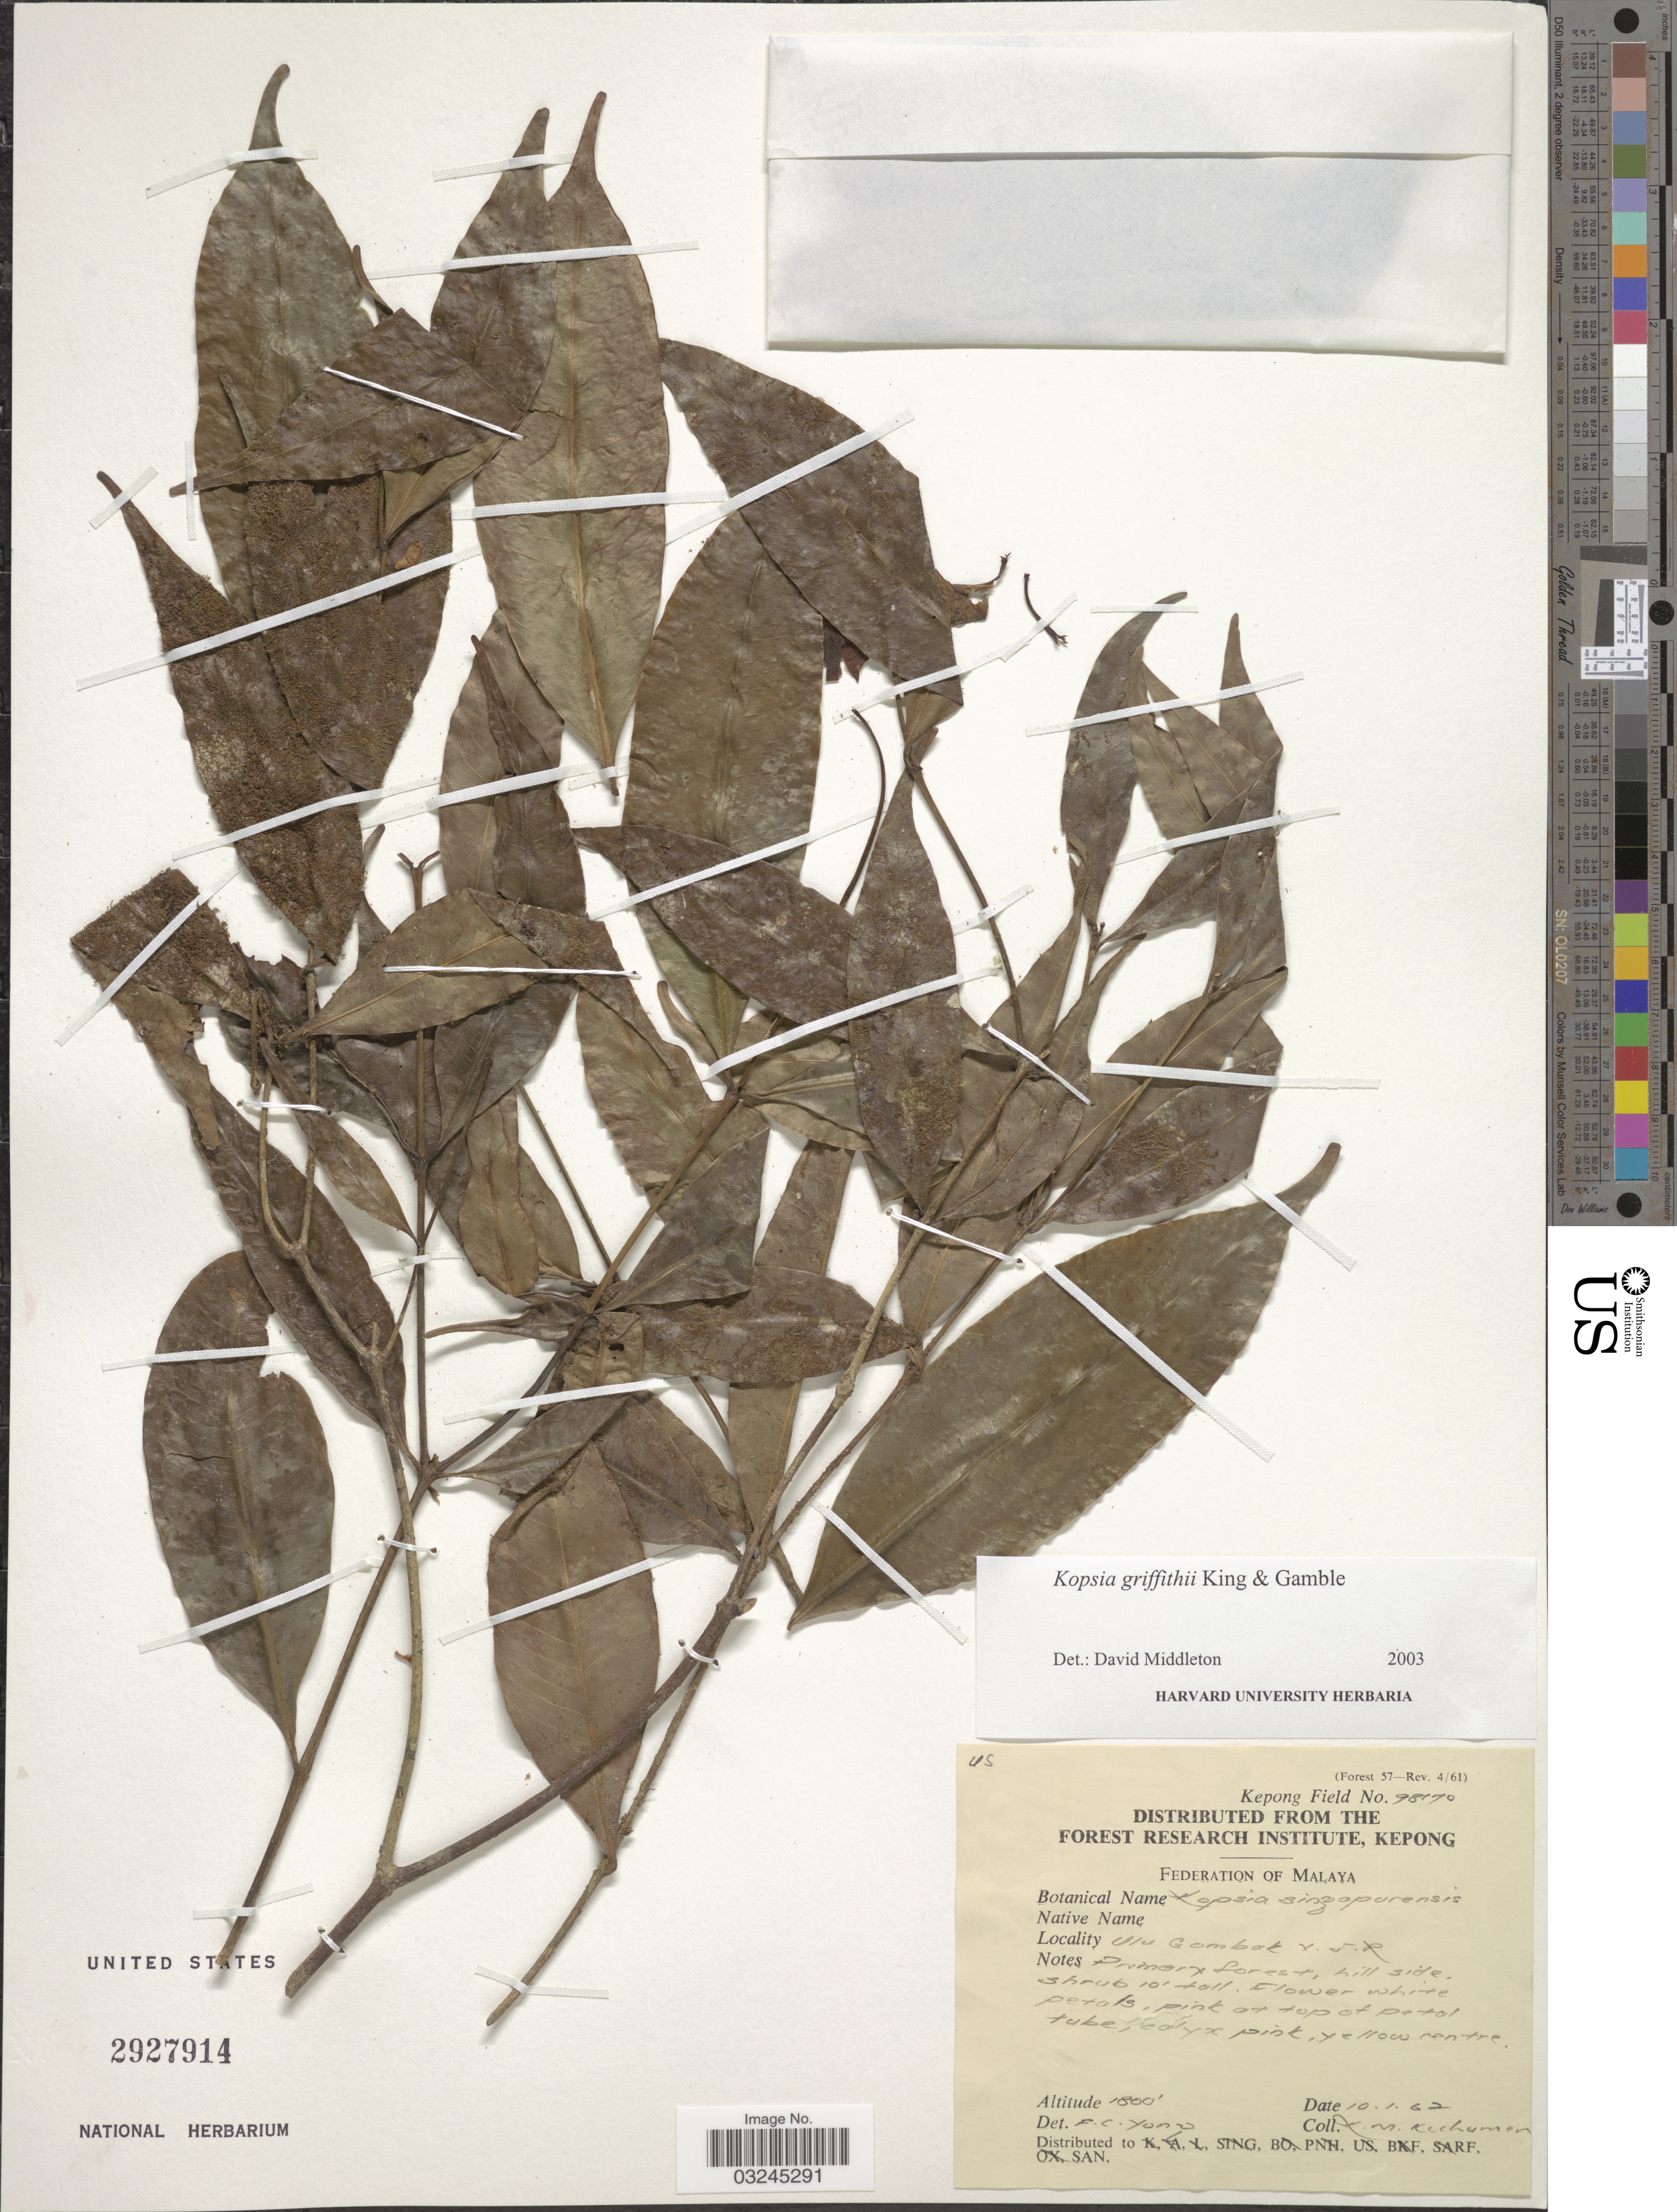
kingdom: Plantae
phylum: Tracheophyta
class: Magnoliopsida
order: Gentianales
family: Apocynaceae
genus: Kopsia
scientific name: Kopsia griffithii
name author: King & Gamble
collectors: K. Kochummen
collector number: Kepong Field 98170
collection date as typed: Transcribed d/m/y: 10/1/62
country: Malaysia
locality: Federation of Malaya. Ulu Gombak X. T. [interpreted]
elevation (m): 549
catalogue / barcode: US 2927914